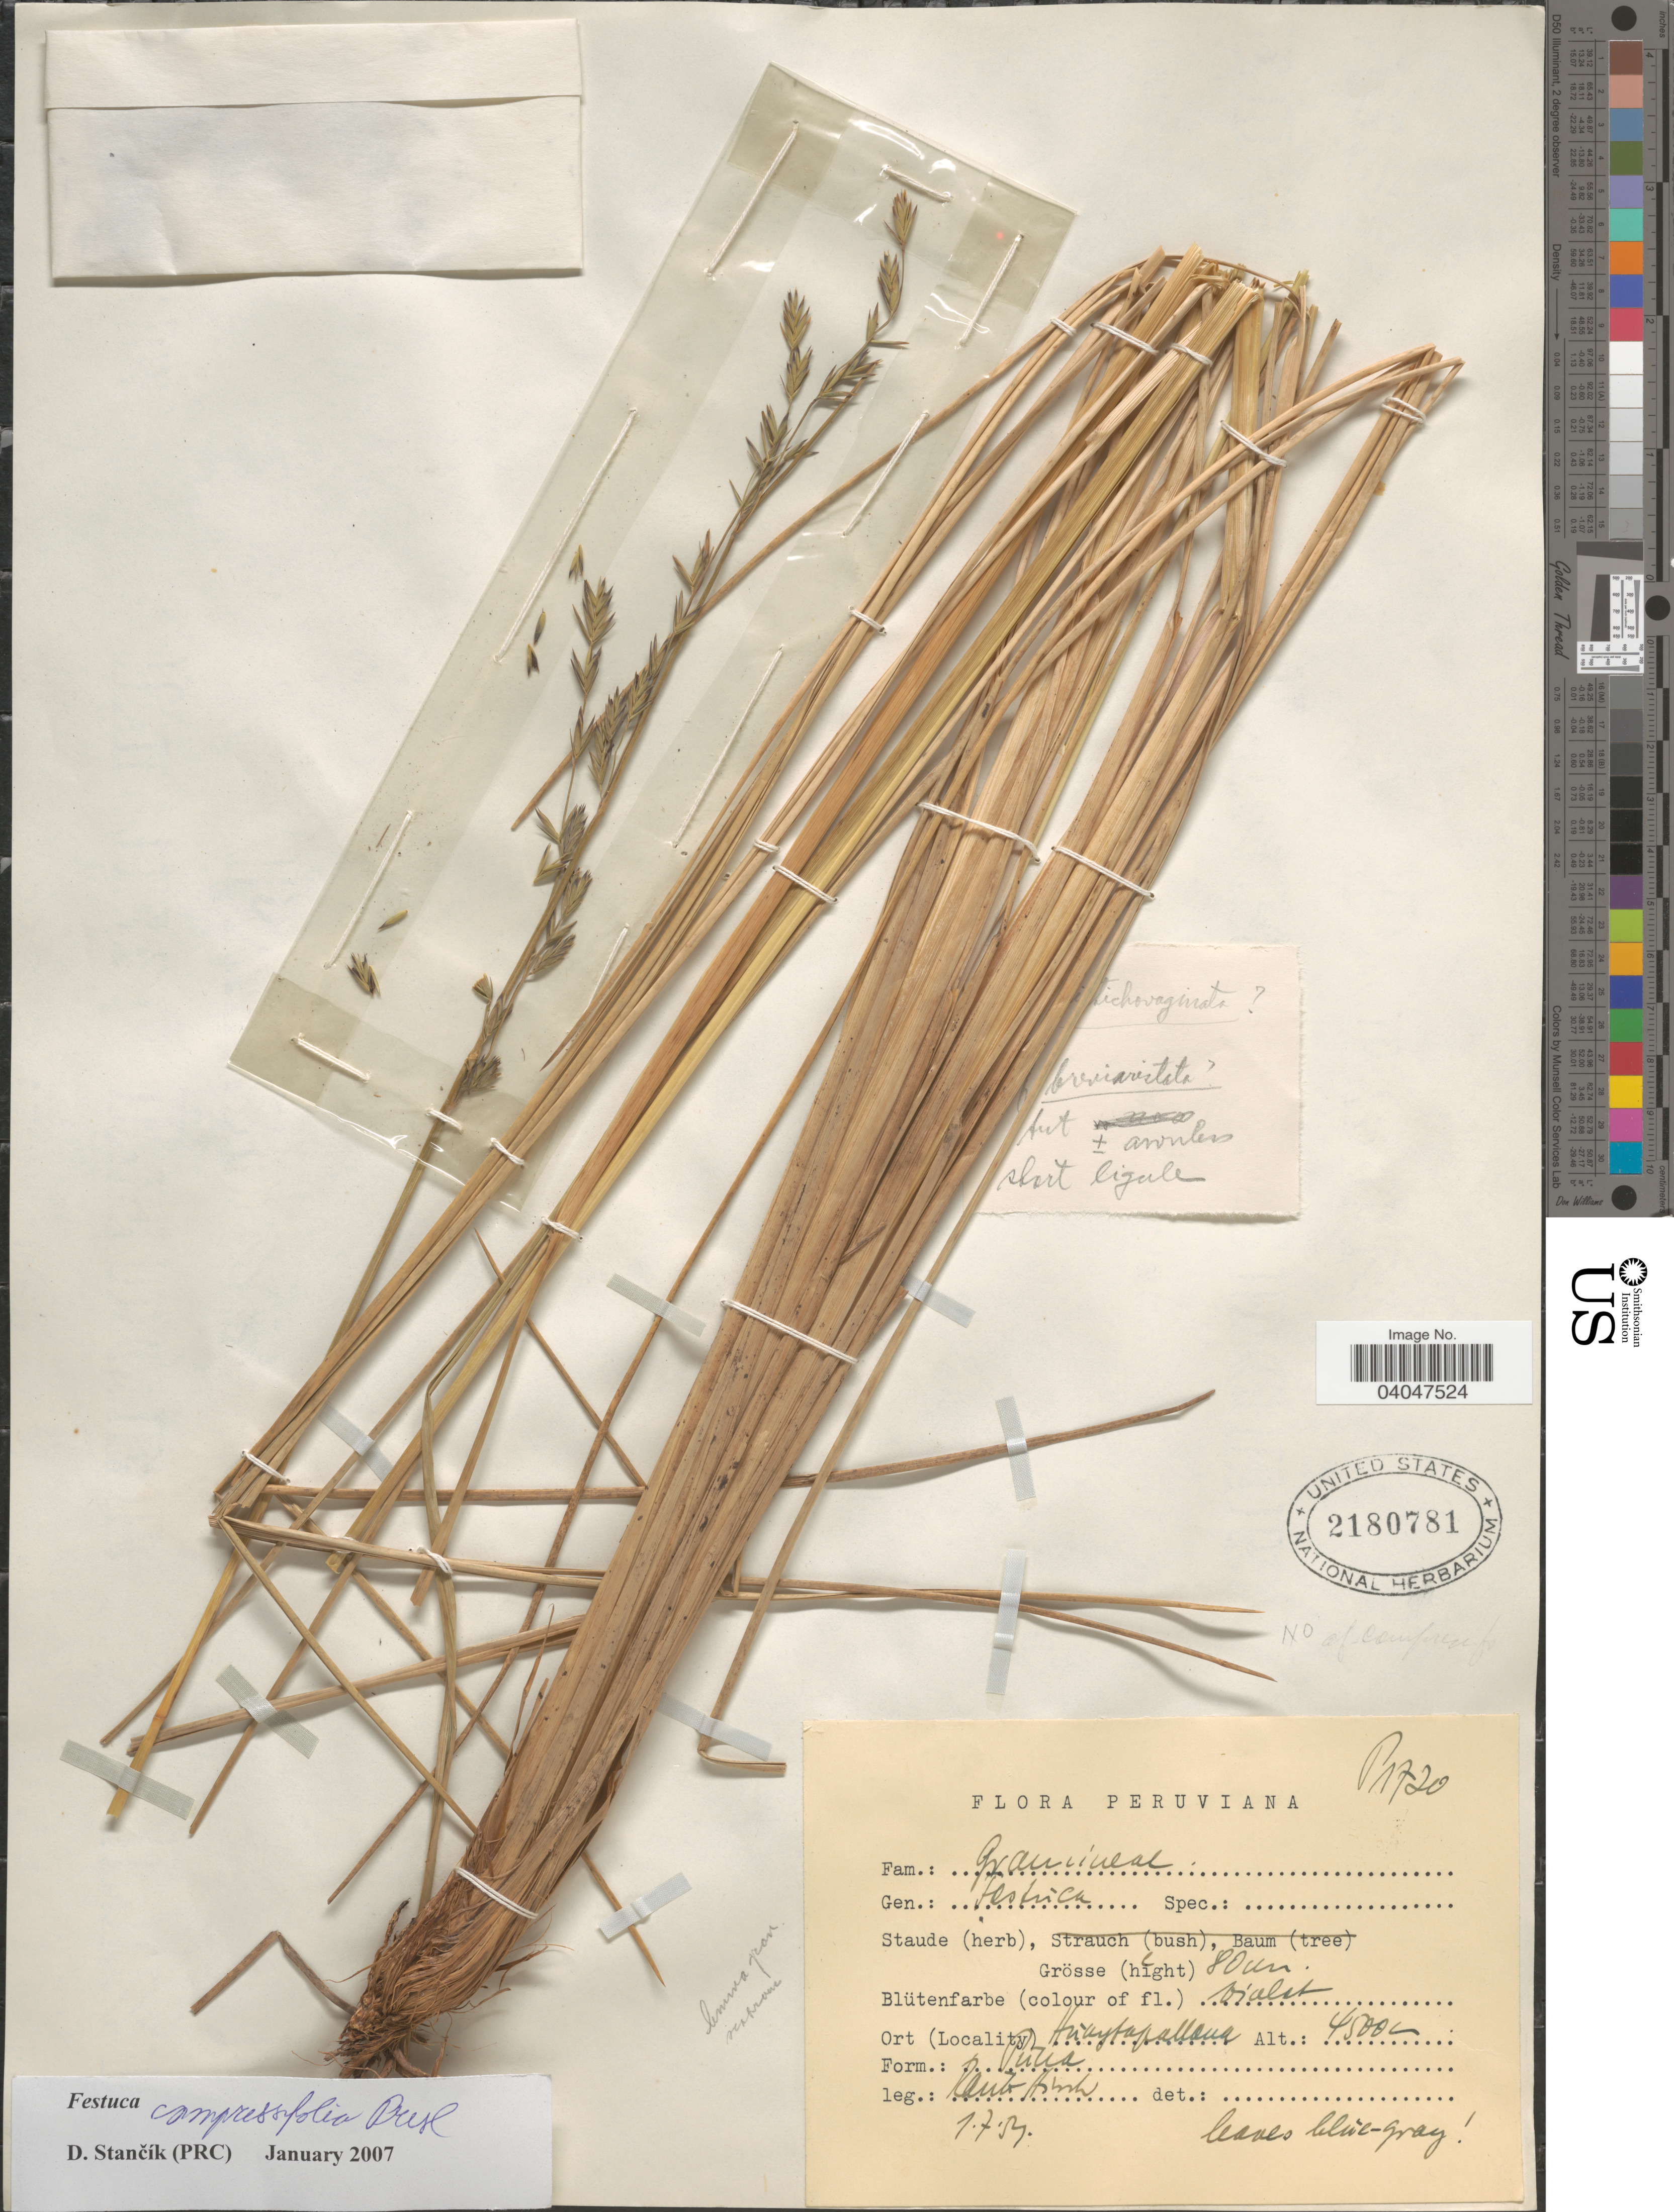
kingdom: Plantae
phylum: Tracheophyta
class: Liliopsida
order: Poales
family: Poaceae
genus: Festuca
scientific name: Festuca compressifolia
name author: J. Presl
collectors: W. Rauh & G. Hirsch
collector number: P1720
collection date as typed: Transcribed d/m/y: 1/7/54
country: Peru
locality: Huaytapallana.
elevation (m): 4500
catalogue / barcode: US 2180781